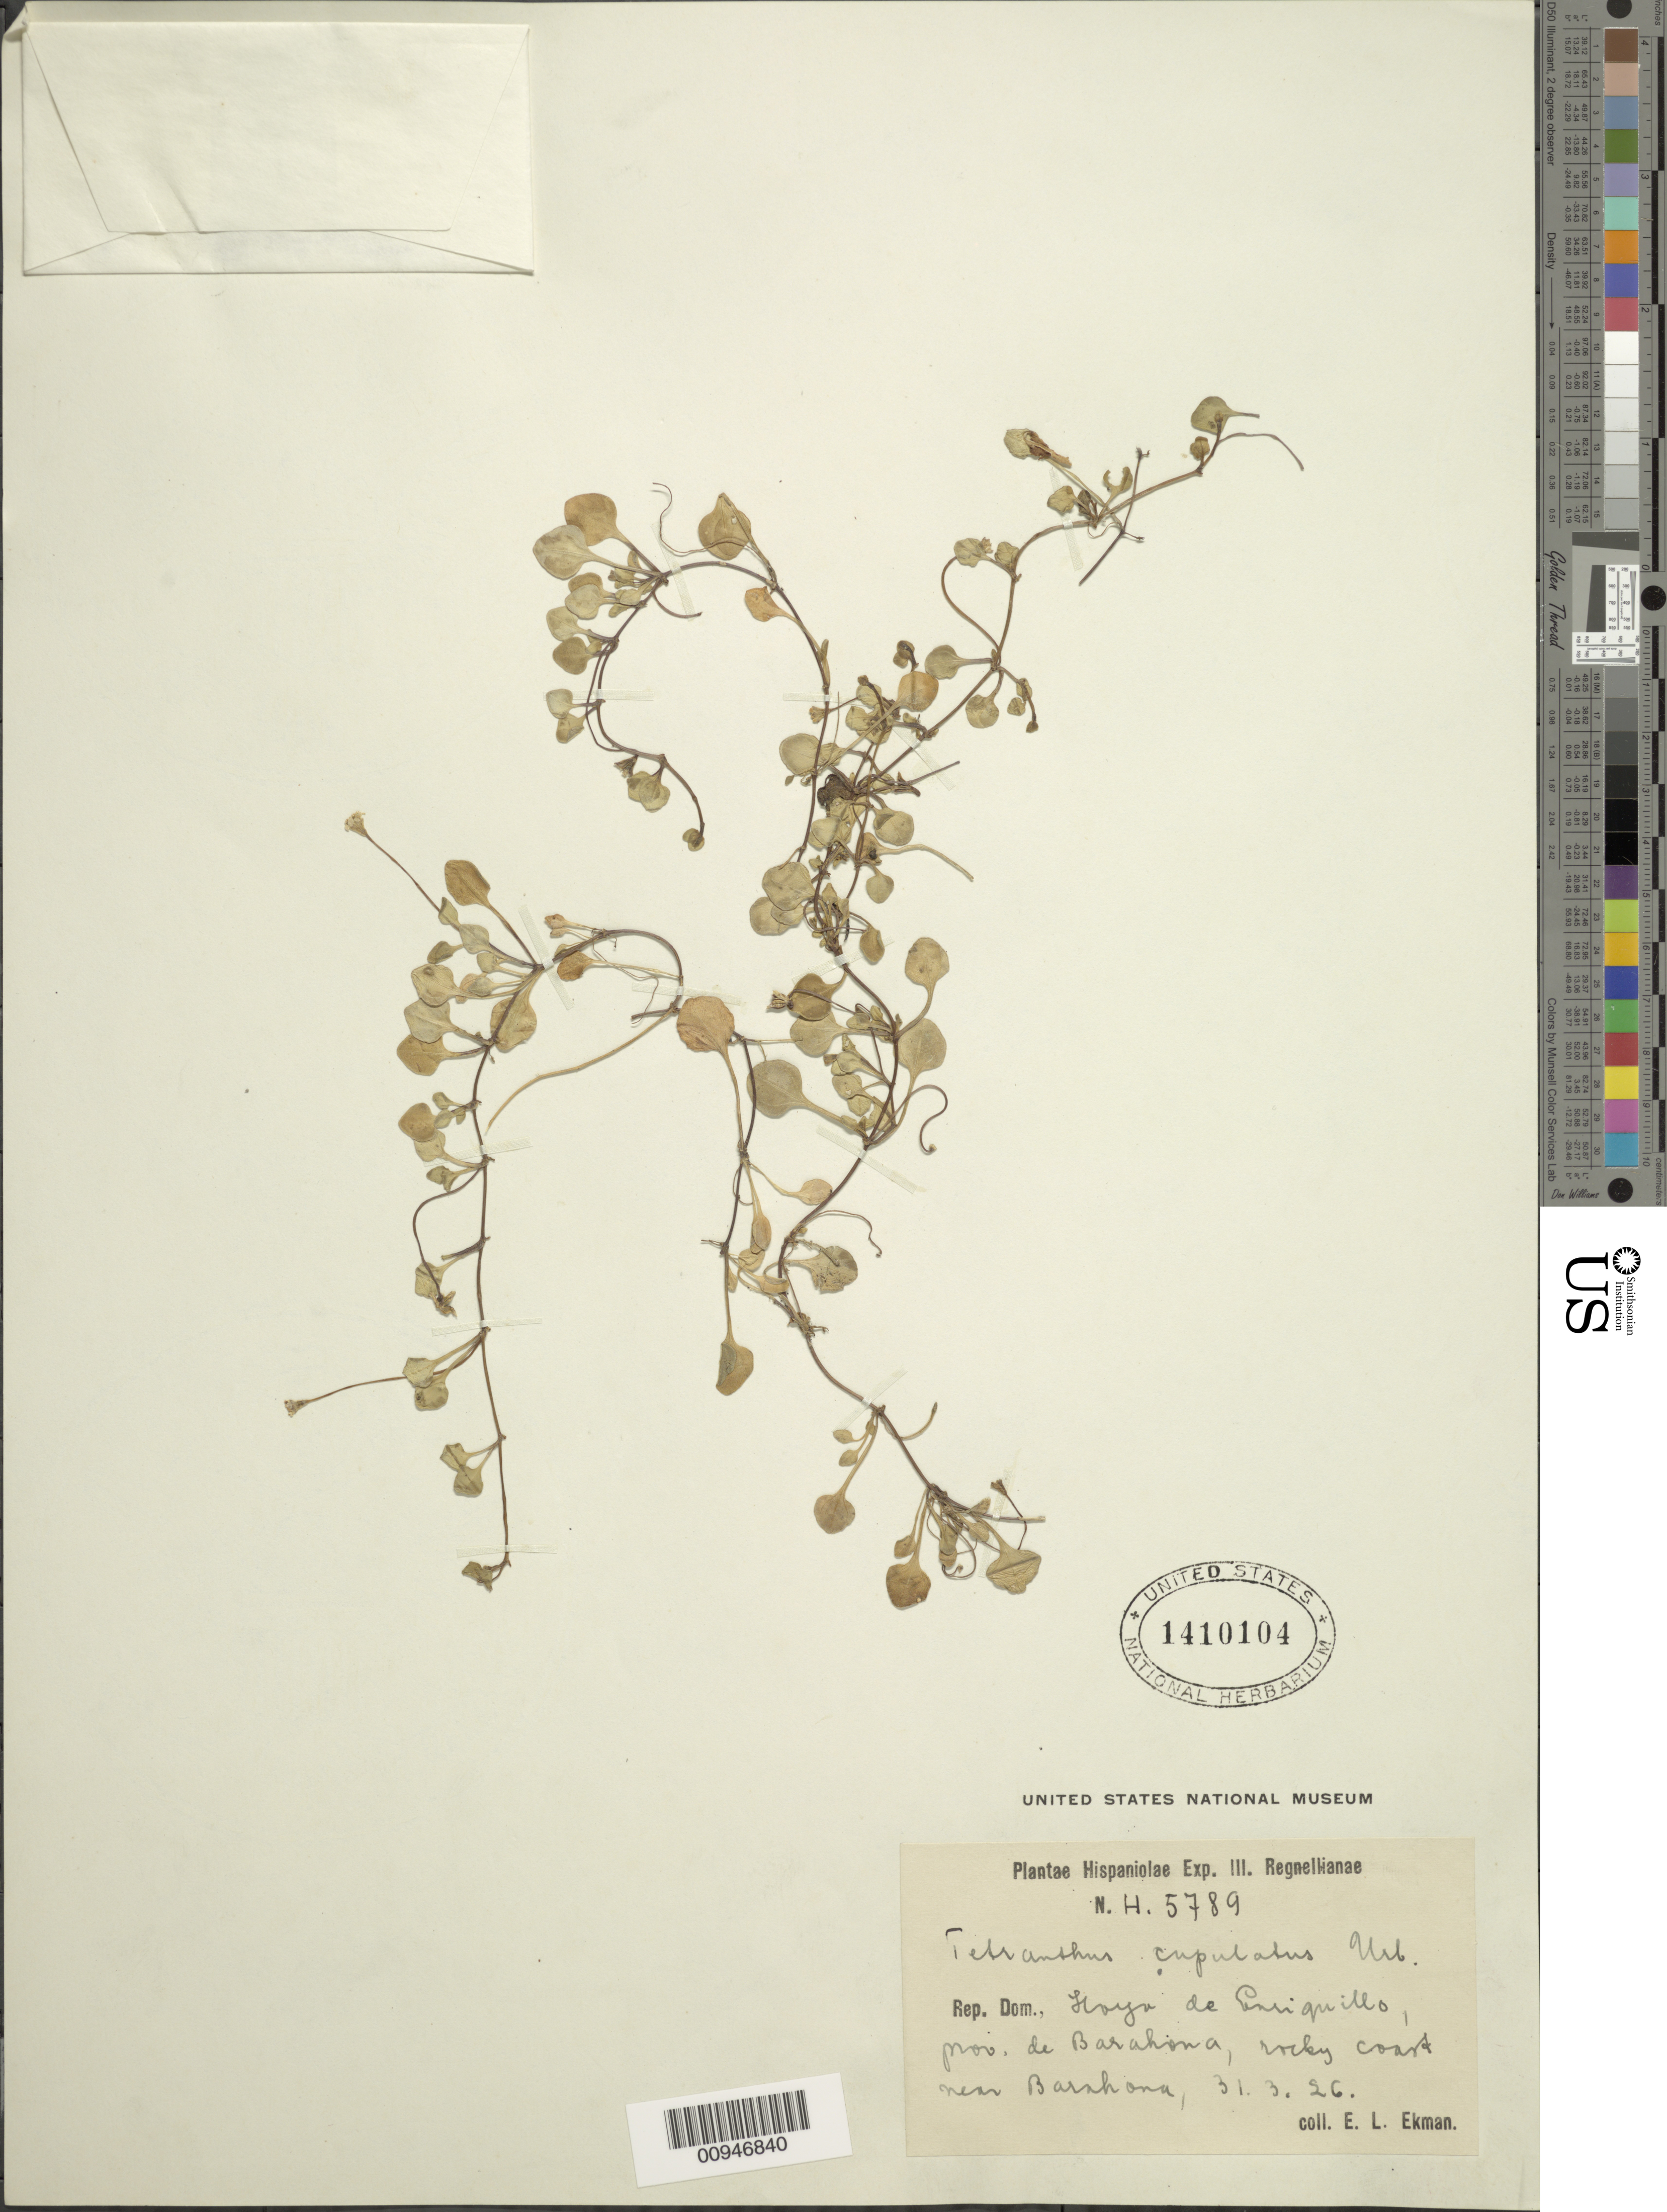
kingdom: Plantae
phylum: Tracheophyta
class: Magnoliopsida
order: Asterales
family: Asteraceae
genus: Tetranthus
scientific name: Tetranthus cupulatus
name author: Urb.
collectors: E. L. Ekman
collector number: H 5789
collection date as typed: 31 Mar 1926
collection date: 1926-03-31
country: Dominican Republic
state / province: Barahona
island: Hispaniola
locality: Hoya de Enriquillo, near Barahona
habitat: Rocky coast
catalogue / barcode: US 1410104